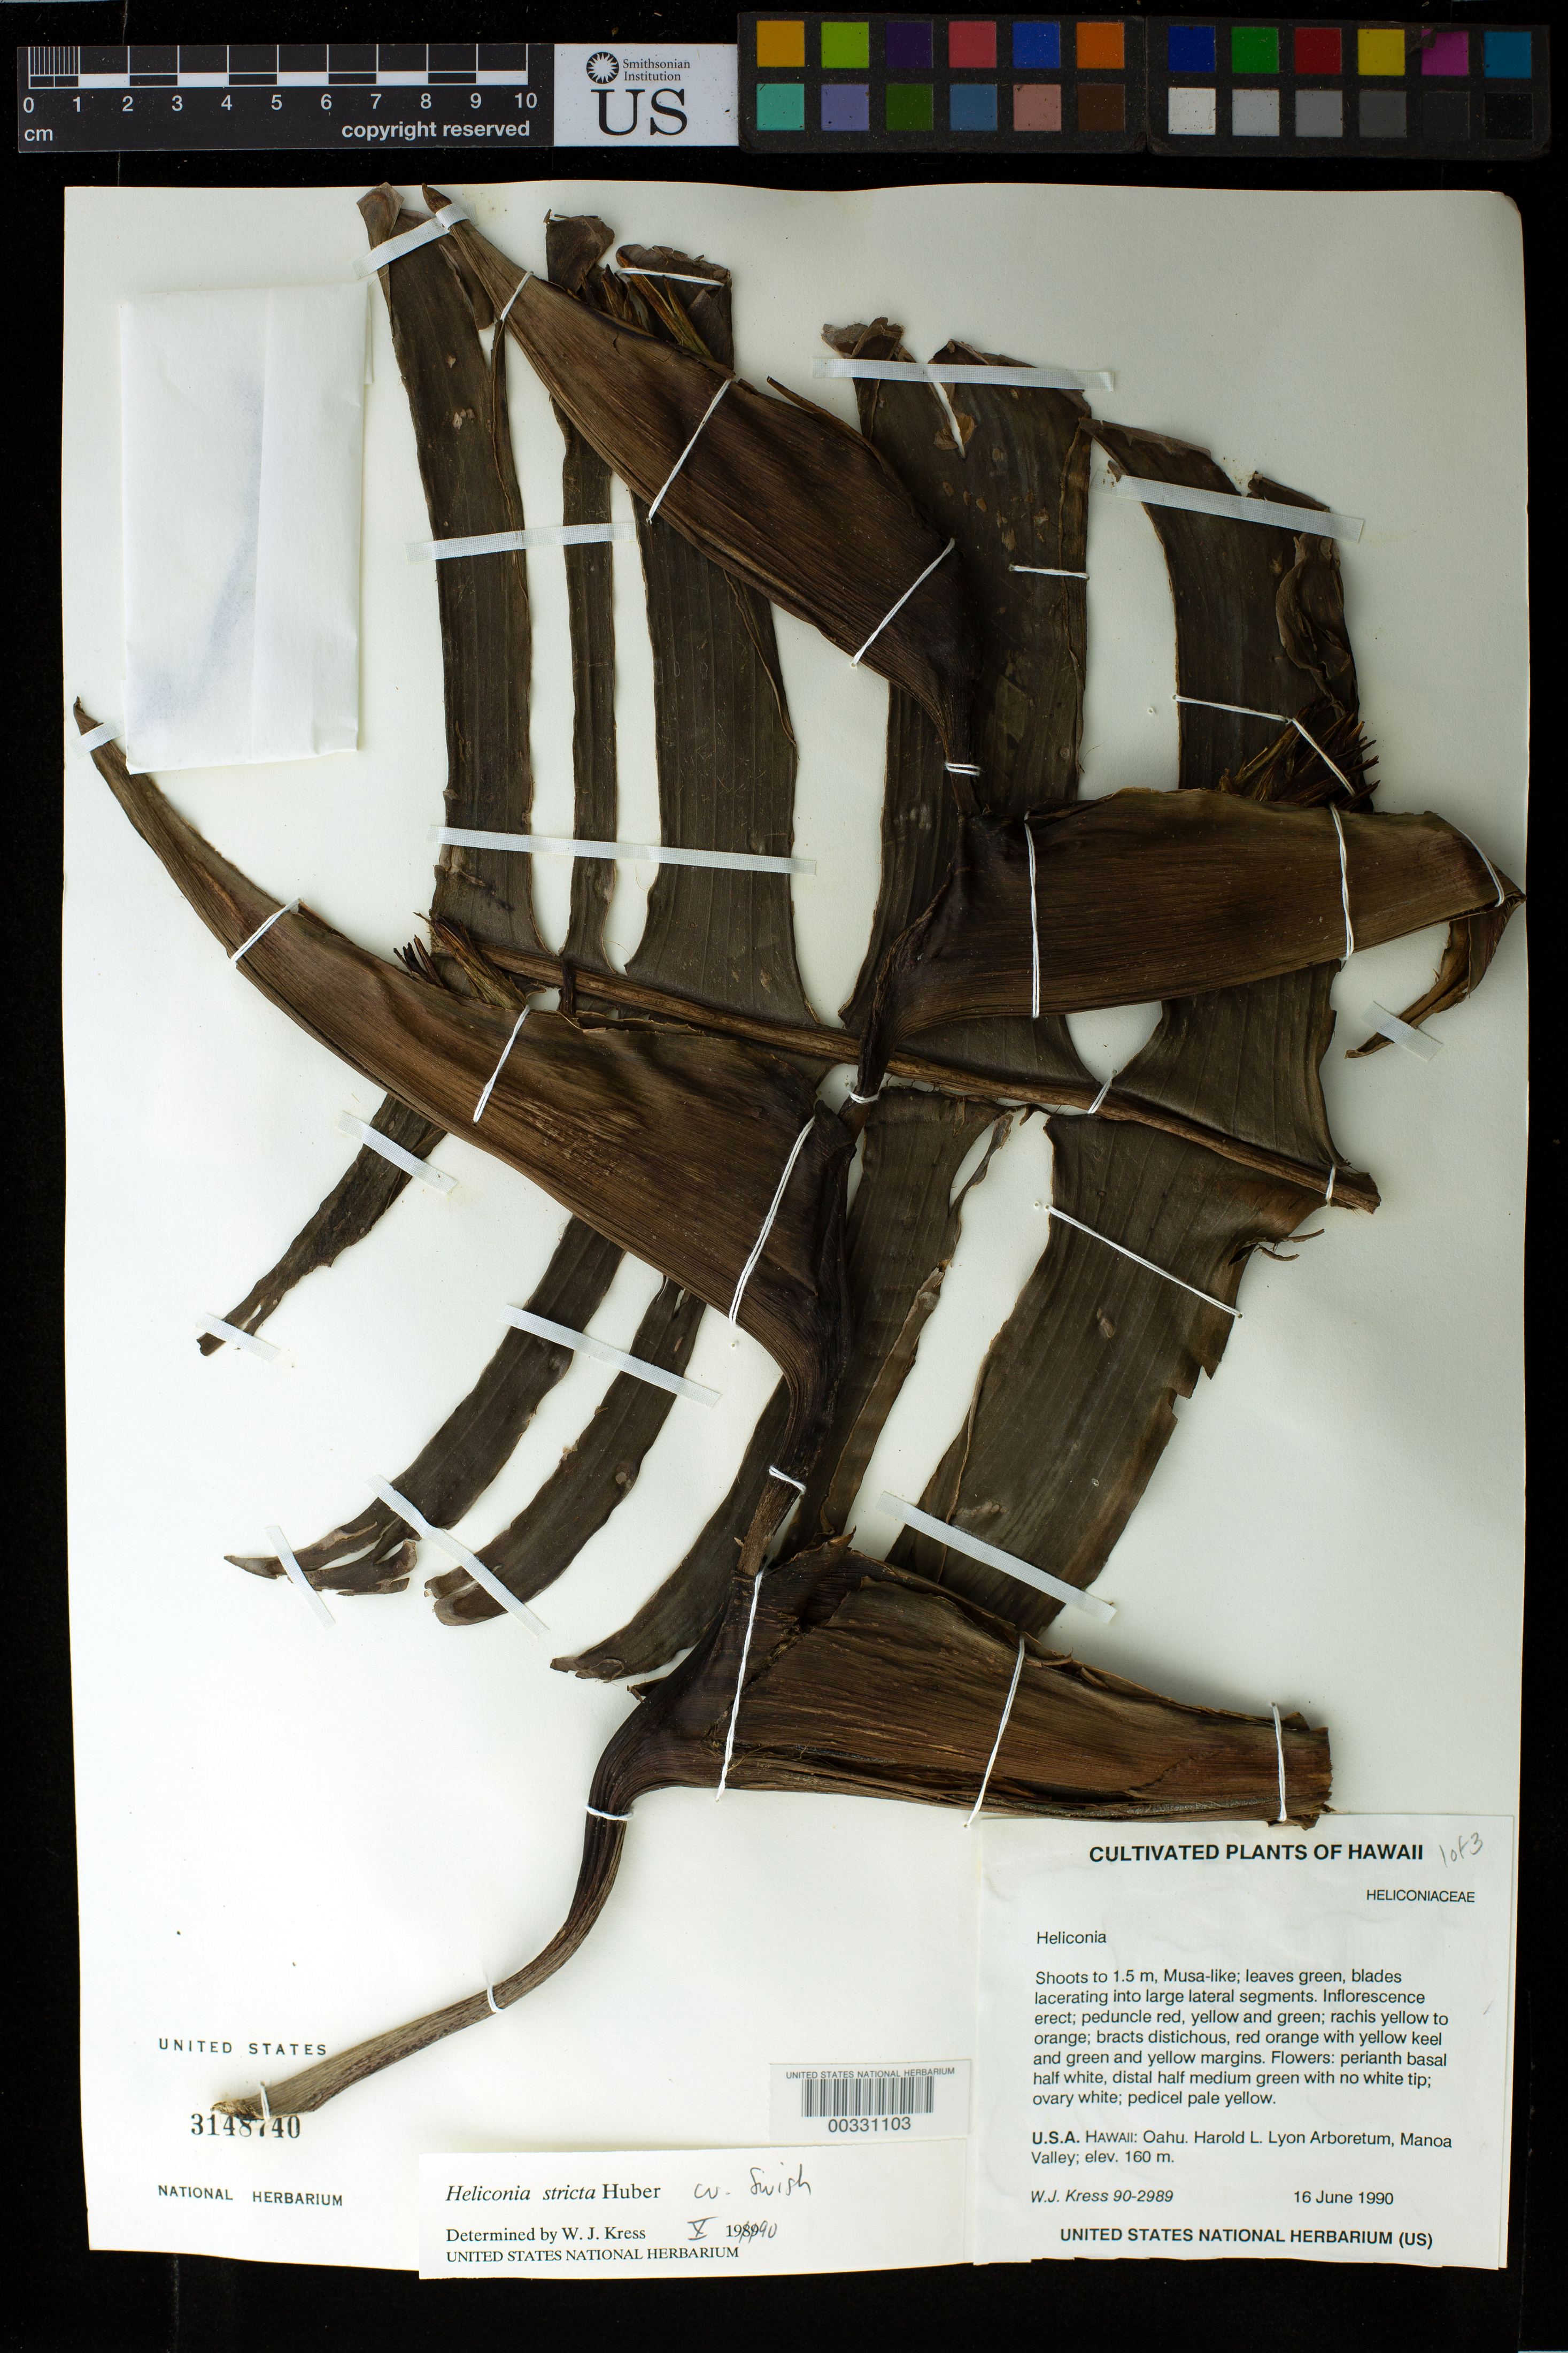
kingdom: Plantae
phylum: Tracheophyta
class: Liliopsida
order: Zingiberales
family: Heliconiaceae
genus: Heliconia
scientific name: Heliconia stricta 'Swish'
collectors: W. J. Kress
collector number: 90-2989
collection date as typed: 16 Jun 1990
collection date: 1990-06-16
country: United States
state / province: Florida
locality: Southern Florida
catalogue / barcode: US 3148740